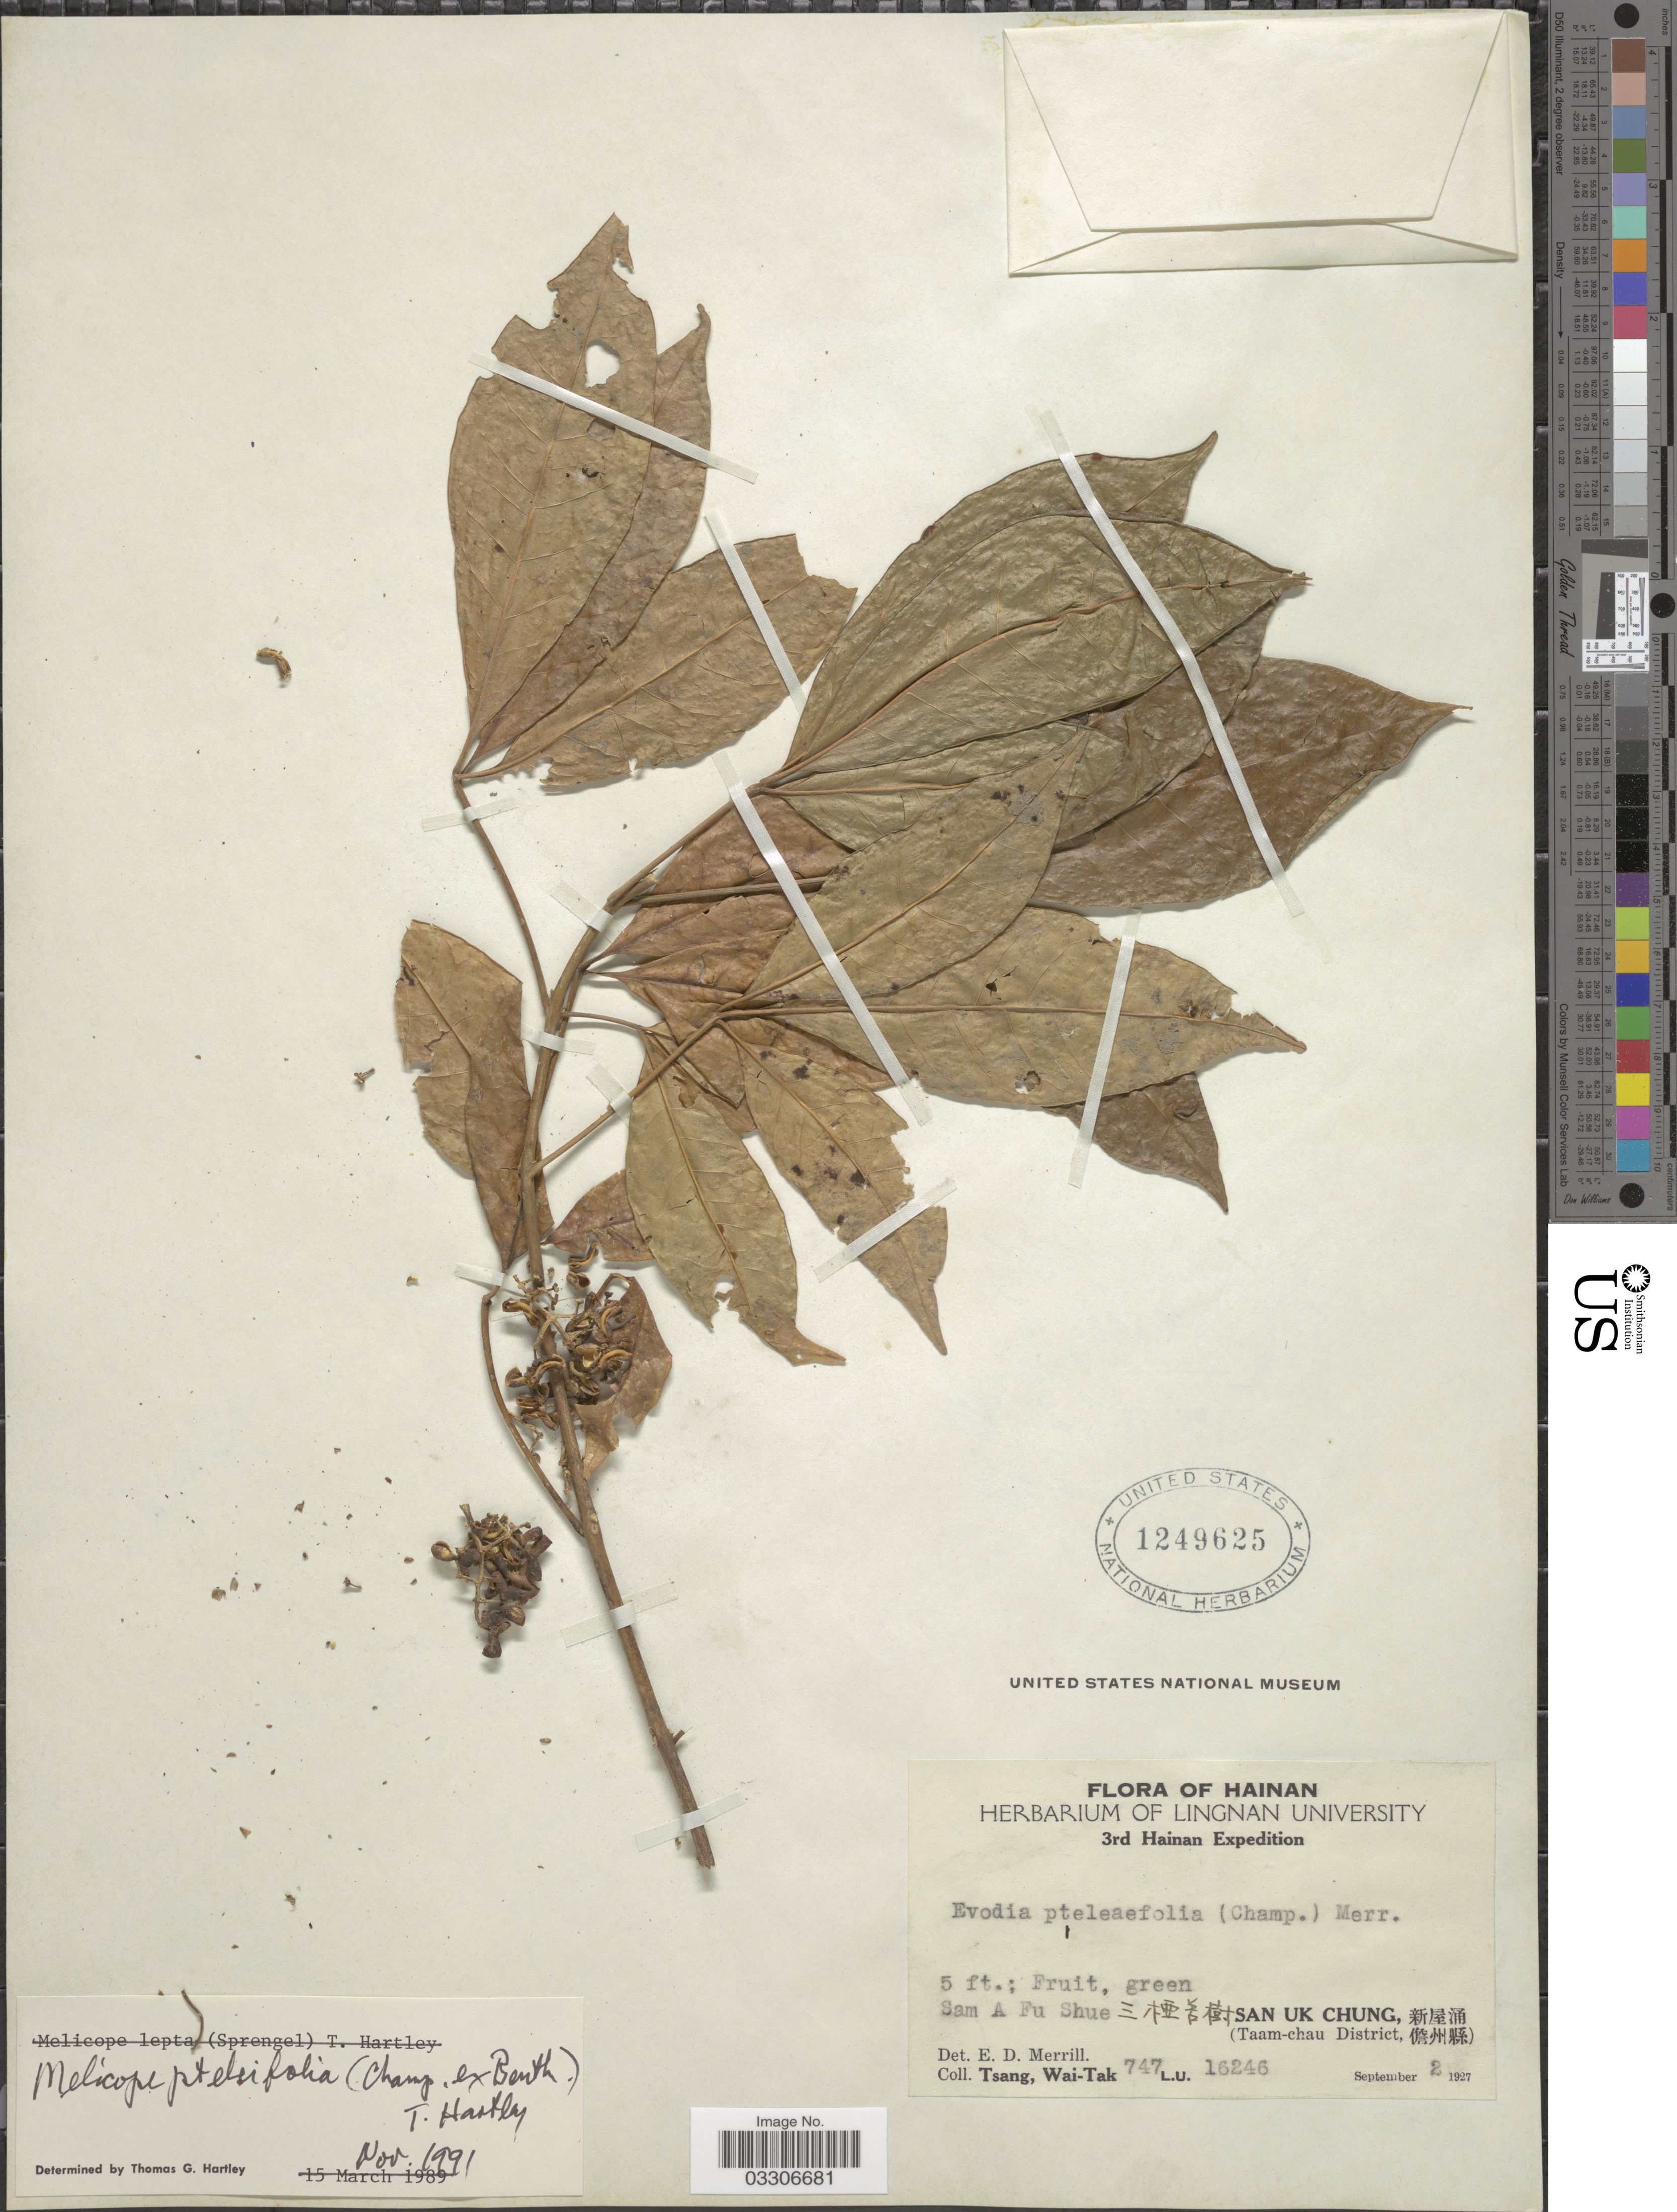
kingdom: Plantae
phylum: Tracheophyta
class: Magnoliopsida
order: Sapindales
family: Rutaceae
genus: Melicope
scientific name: Melicope pteleifolia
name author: (Champ. ex Benth.) T.G. Hartley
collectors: W. T. Tsang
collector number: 747L.U.16246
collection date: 1927-09-02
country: China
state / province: Hainan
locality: San Uk Chung, (Taam-chau District.)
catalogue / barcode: US 1249625